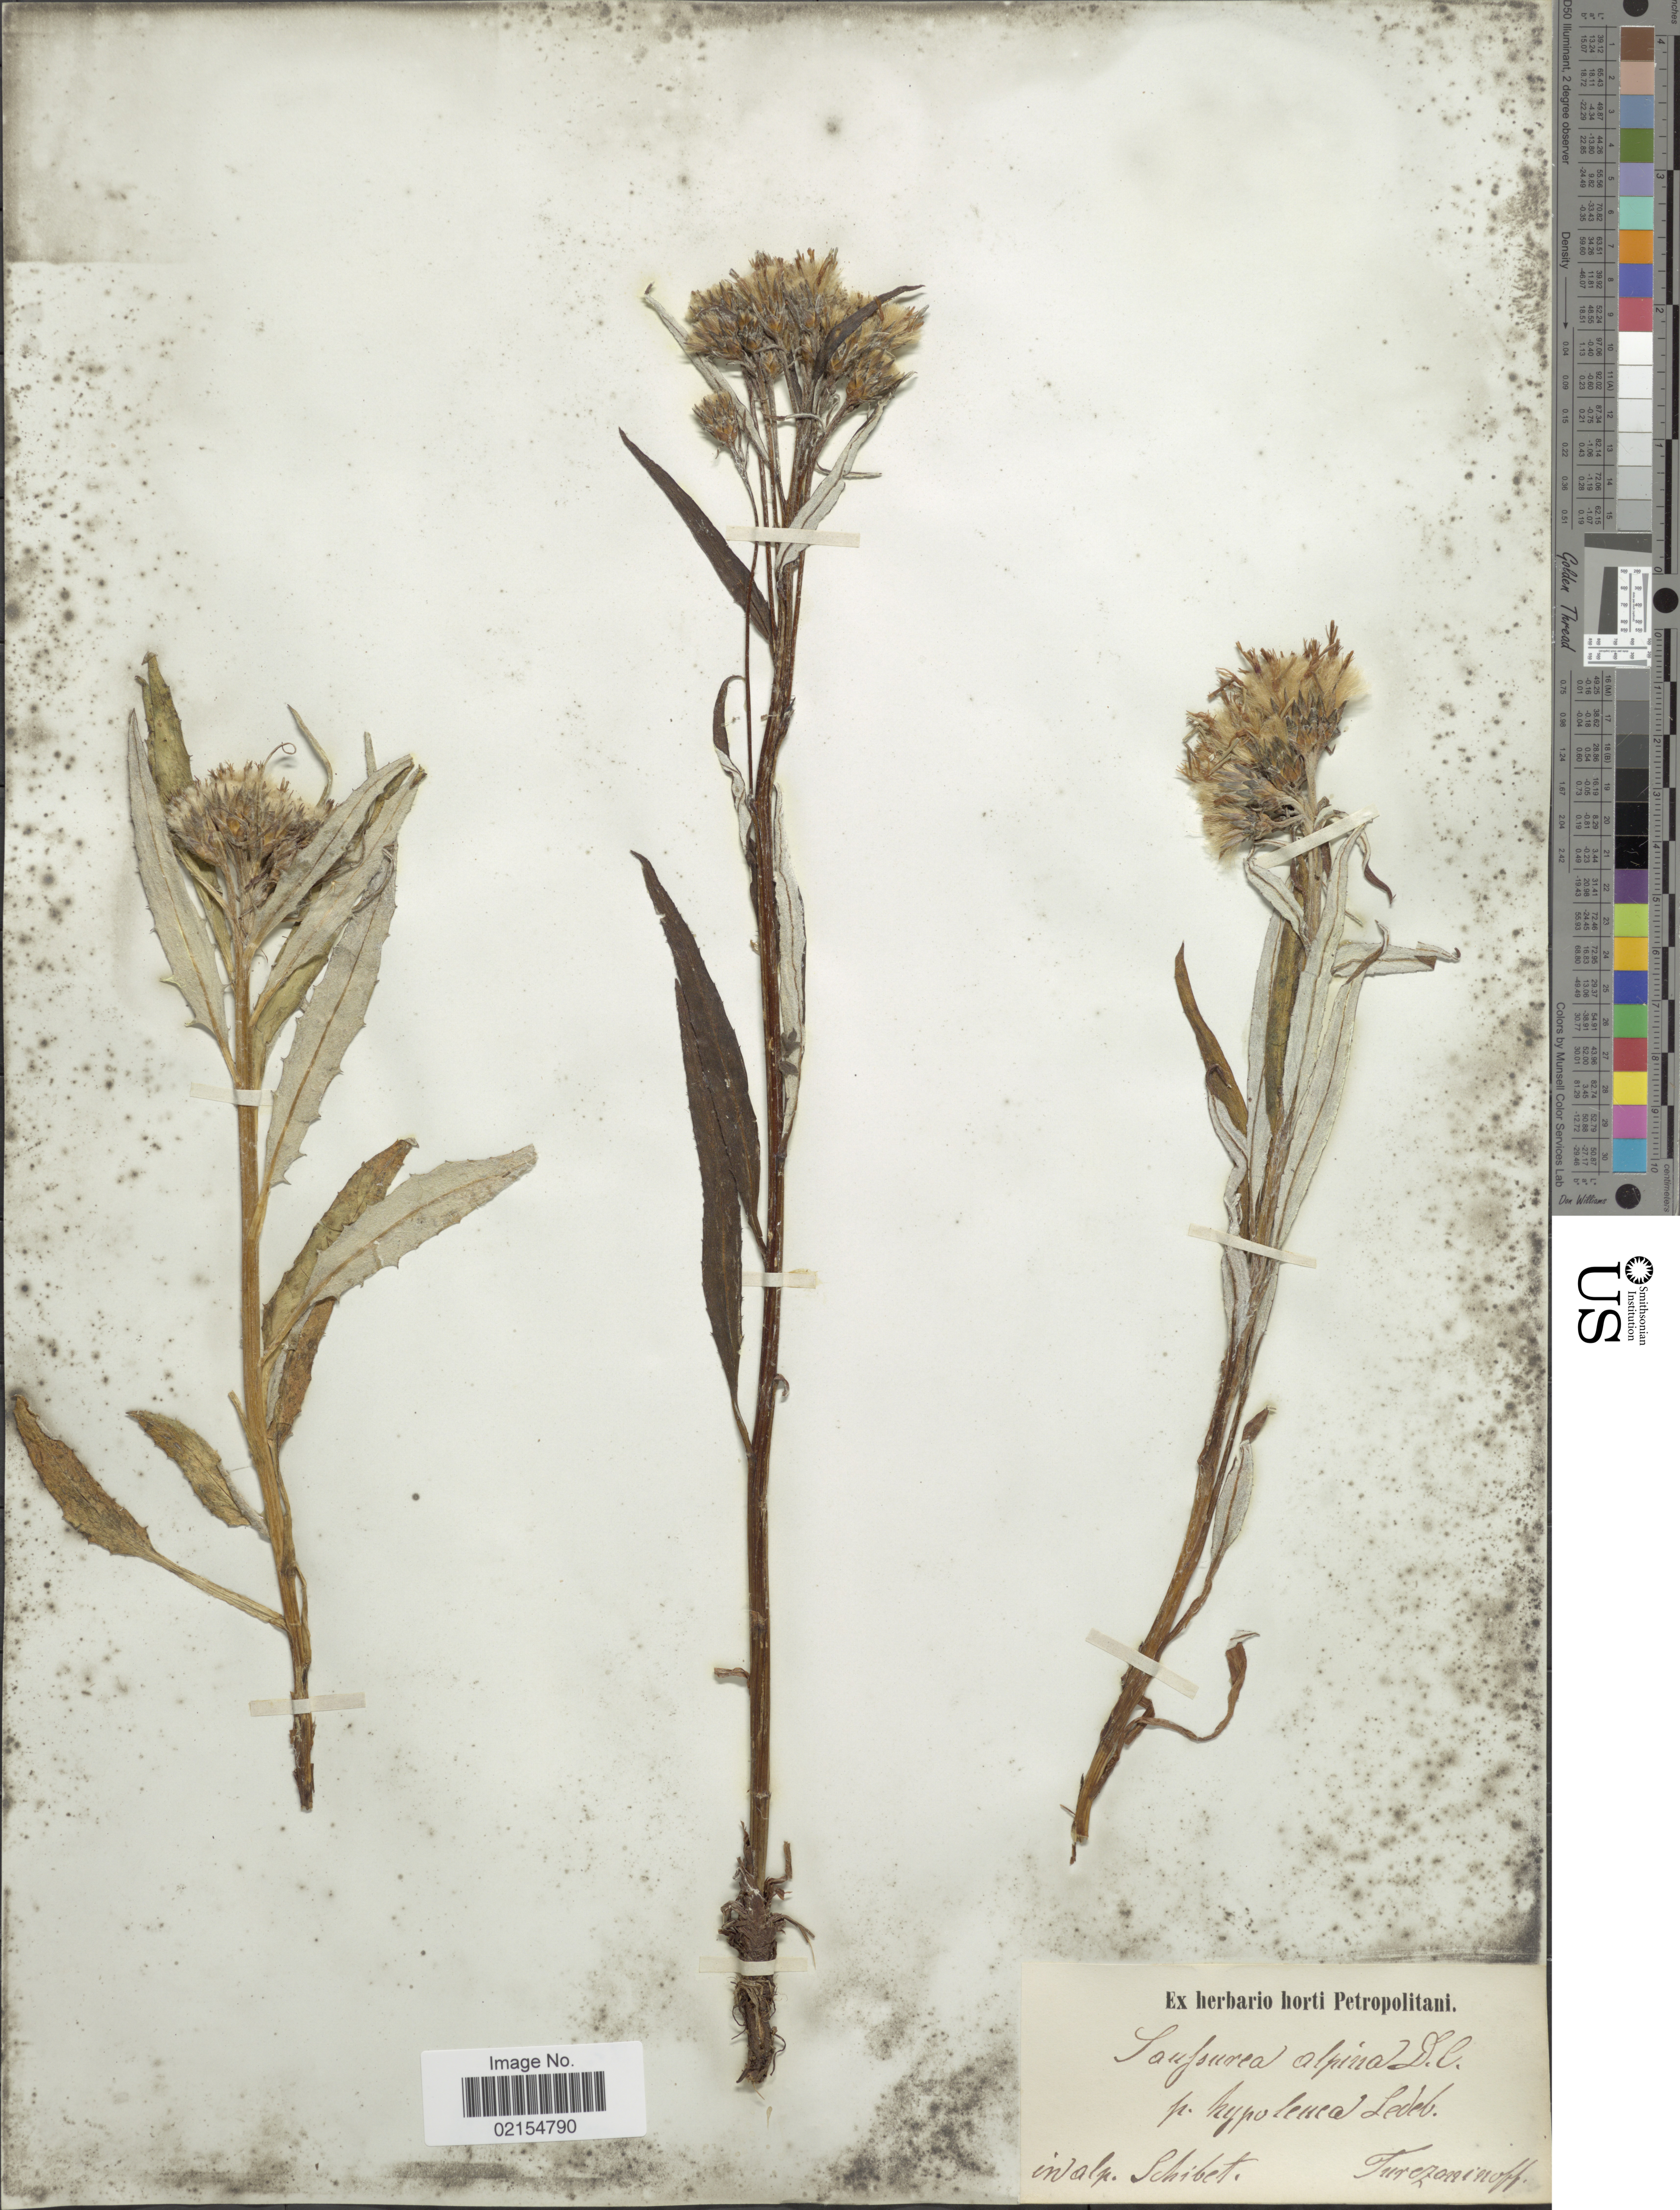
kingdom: Plantae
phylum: Tracheophyta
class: Magnoliopsida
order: Asterales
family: Asteraceae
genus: Saussurea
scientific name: Saussurea alpina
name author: (L.) DC.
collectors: N. Turczaninow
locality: In alp. Schibet [interpreted]